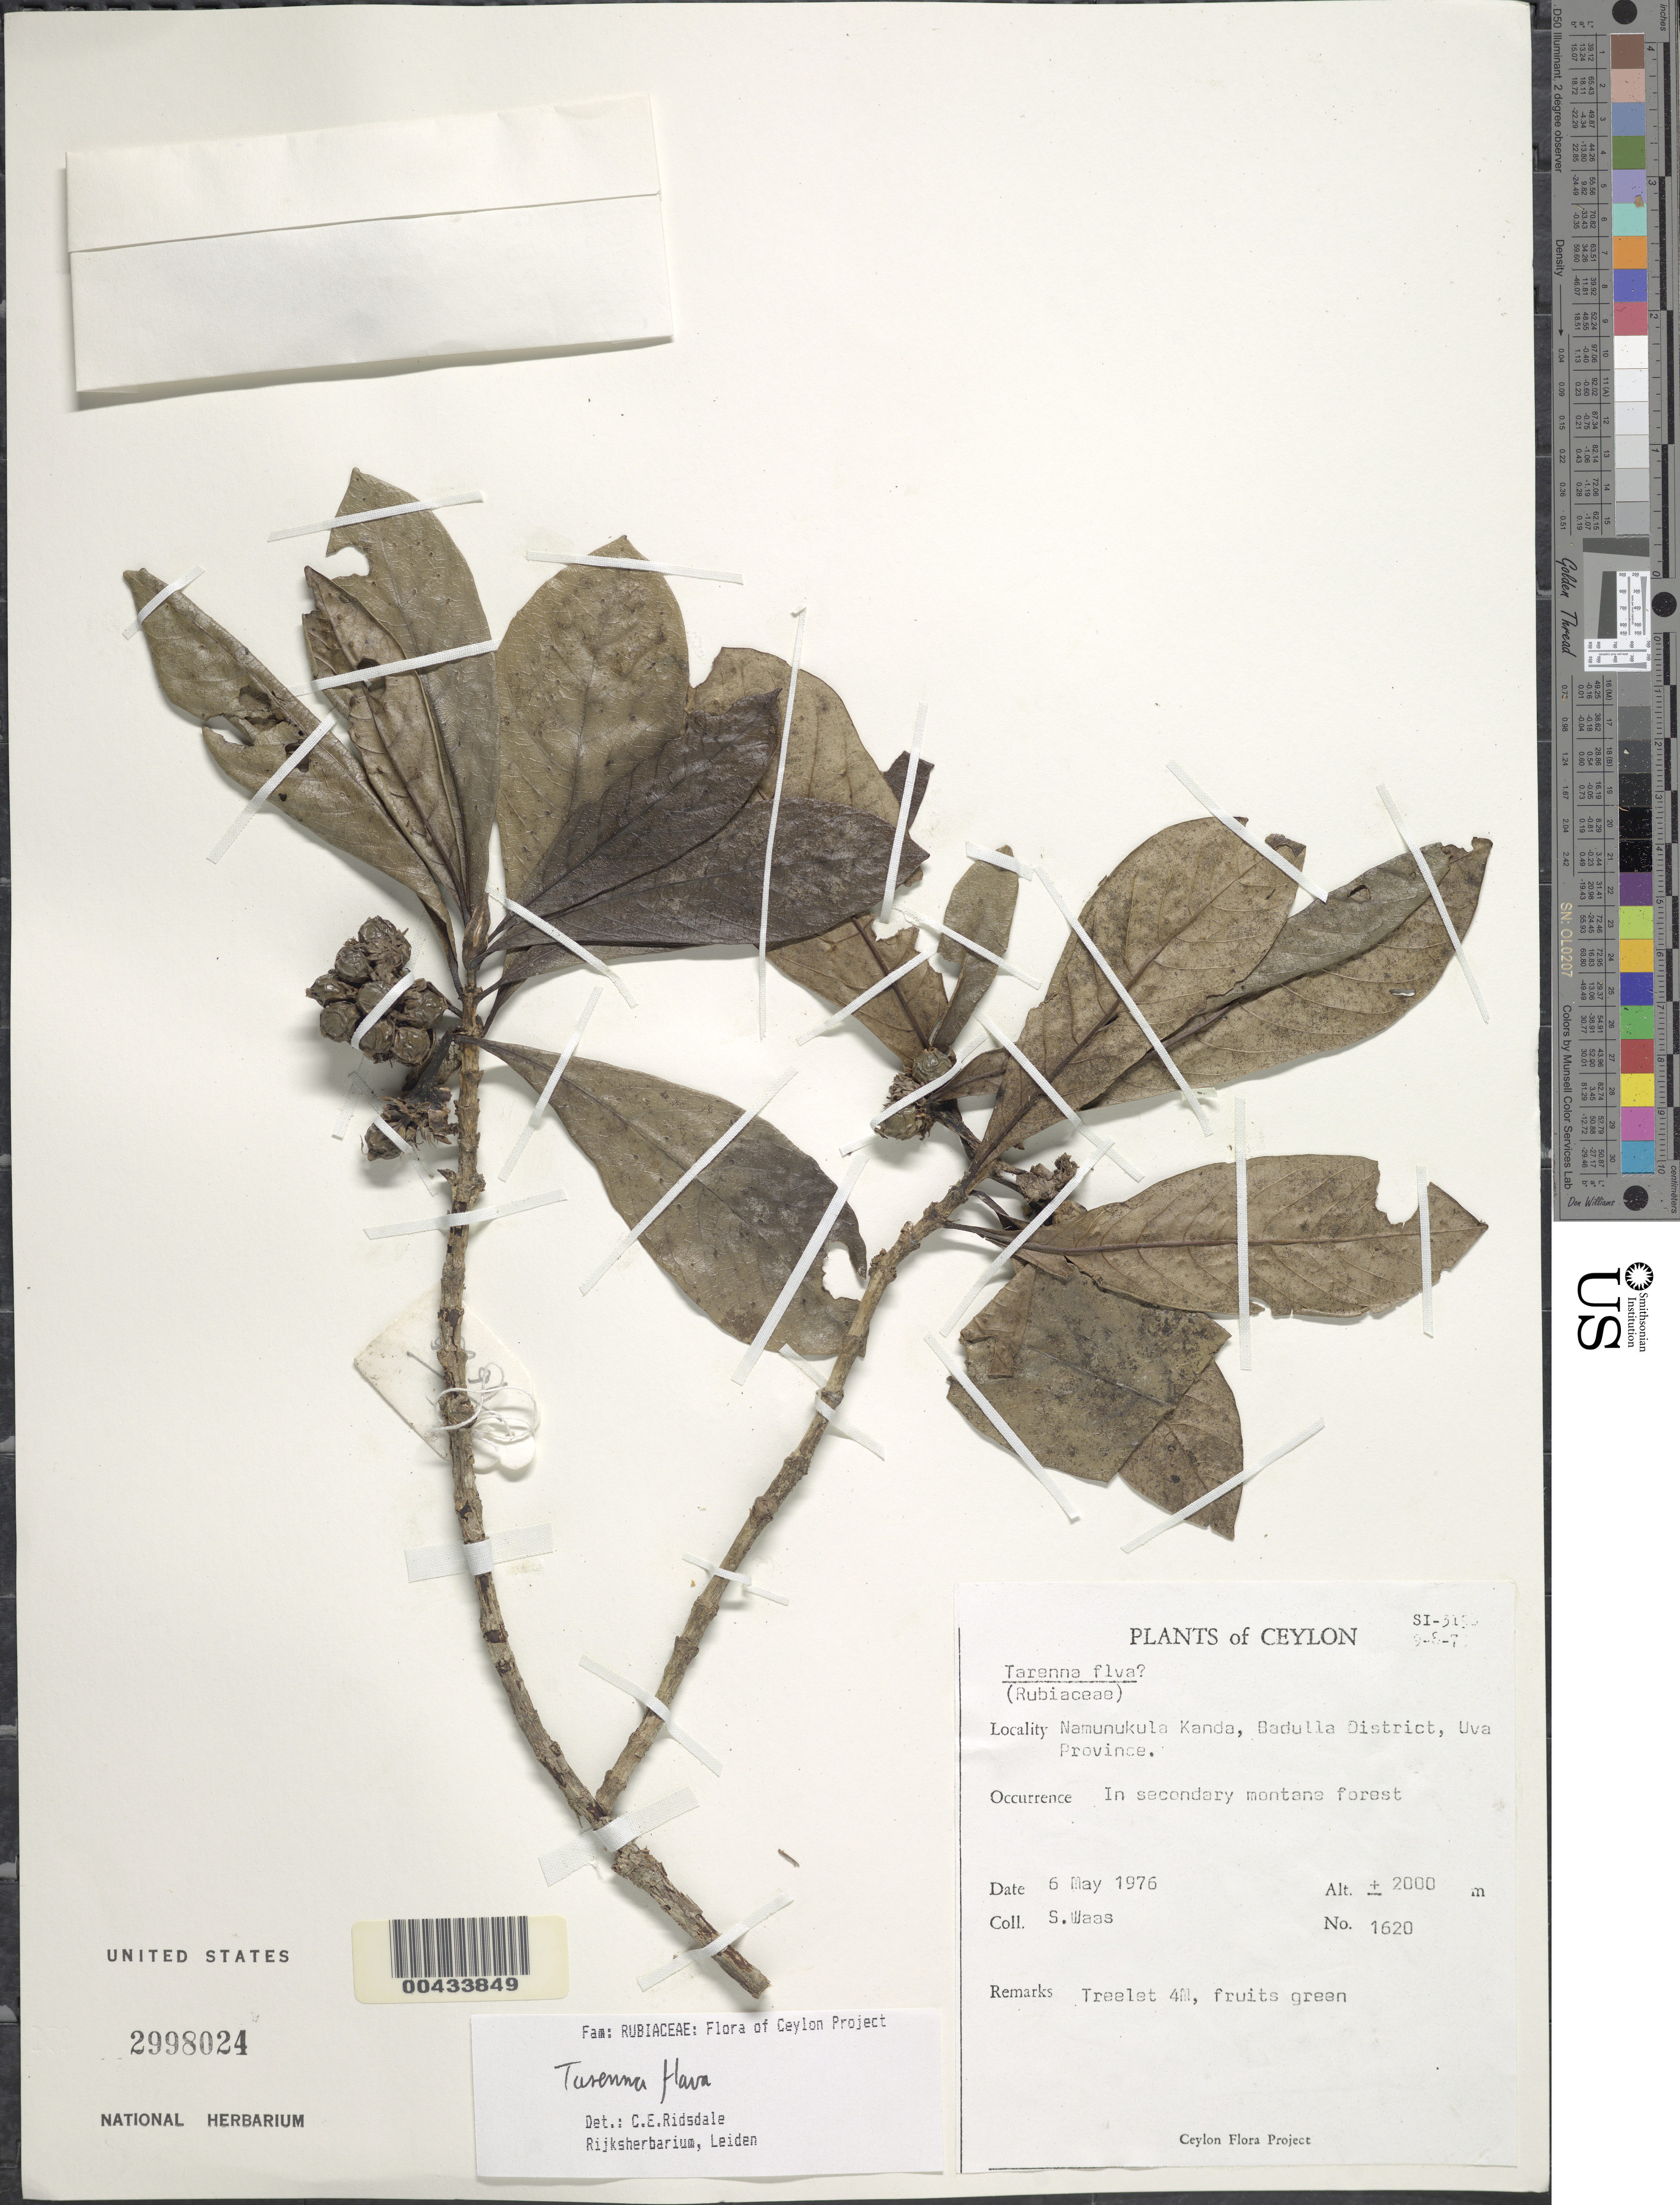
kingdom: Plantae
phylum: Tracheophyta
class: Magnoliopsida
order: Gentianales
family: Rubiaceae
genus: Tarenna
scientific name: Tarenna flava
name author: Alston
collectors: S. Waas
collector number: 1620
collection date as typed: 06 May 1976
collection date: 1976-05-06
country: Sri Lanka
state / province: Uva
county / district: Badulla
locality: Namunukula Kanda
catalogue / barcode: US 2998024